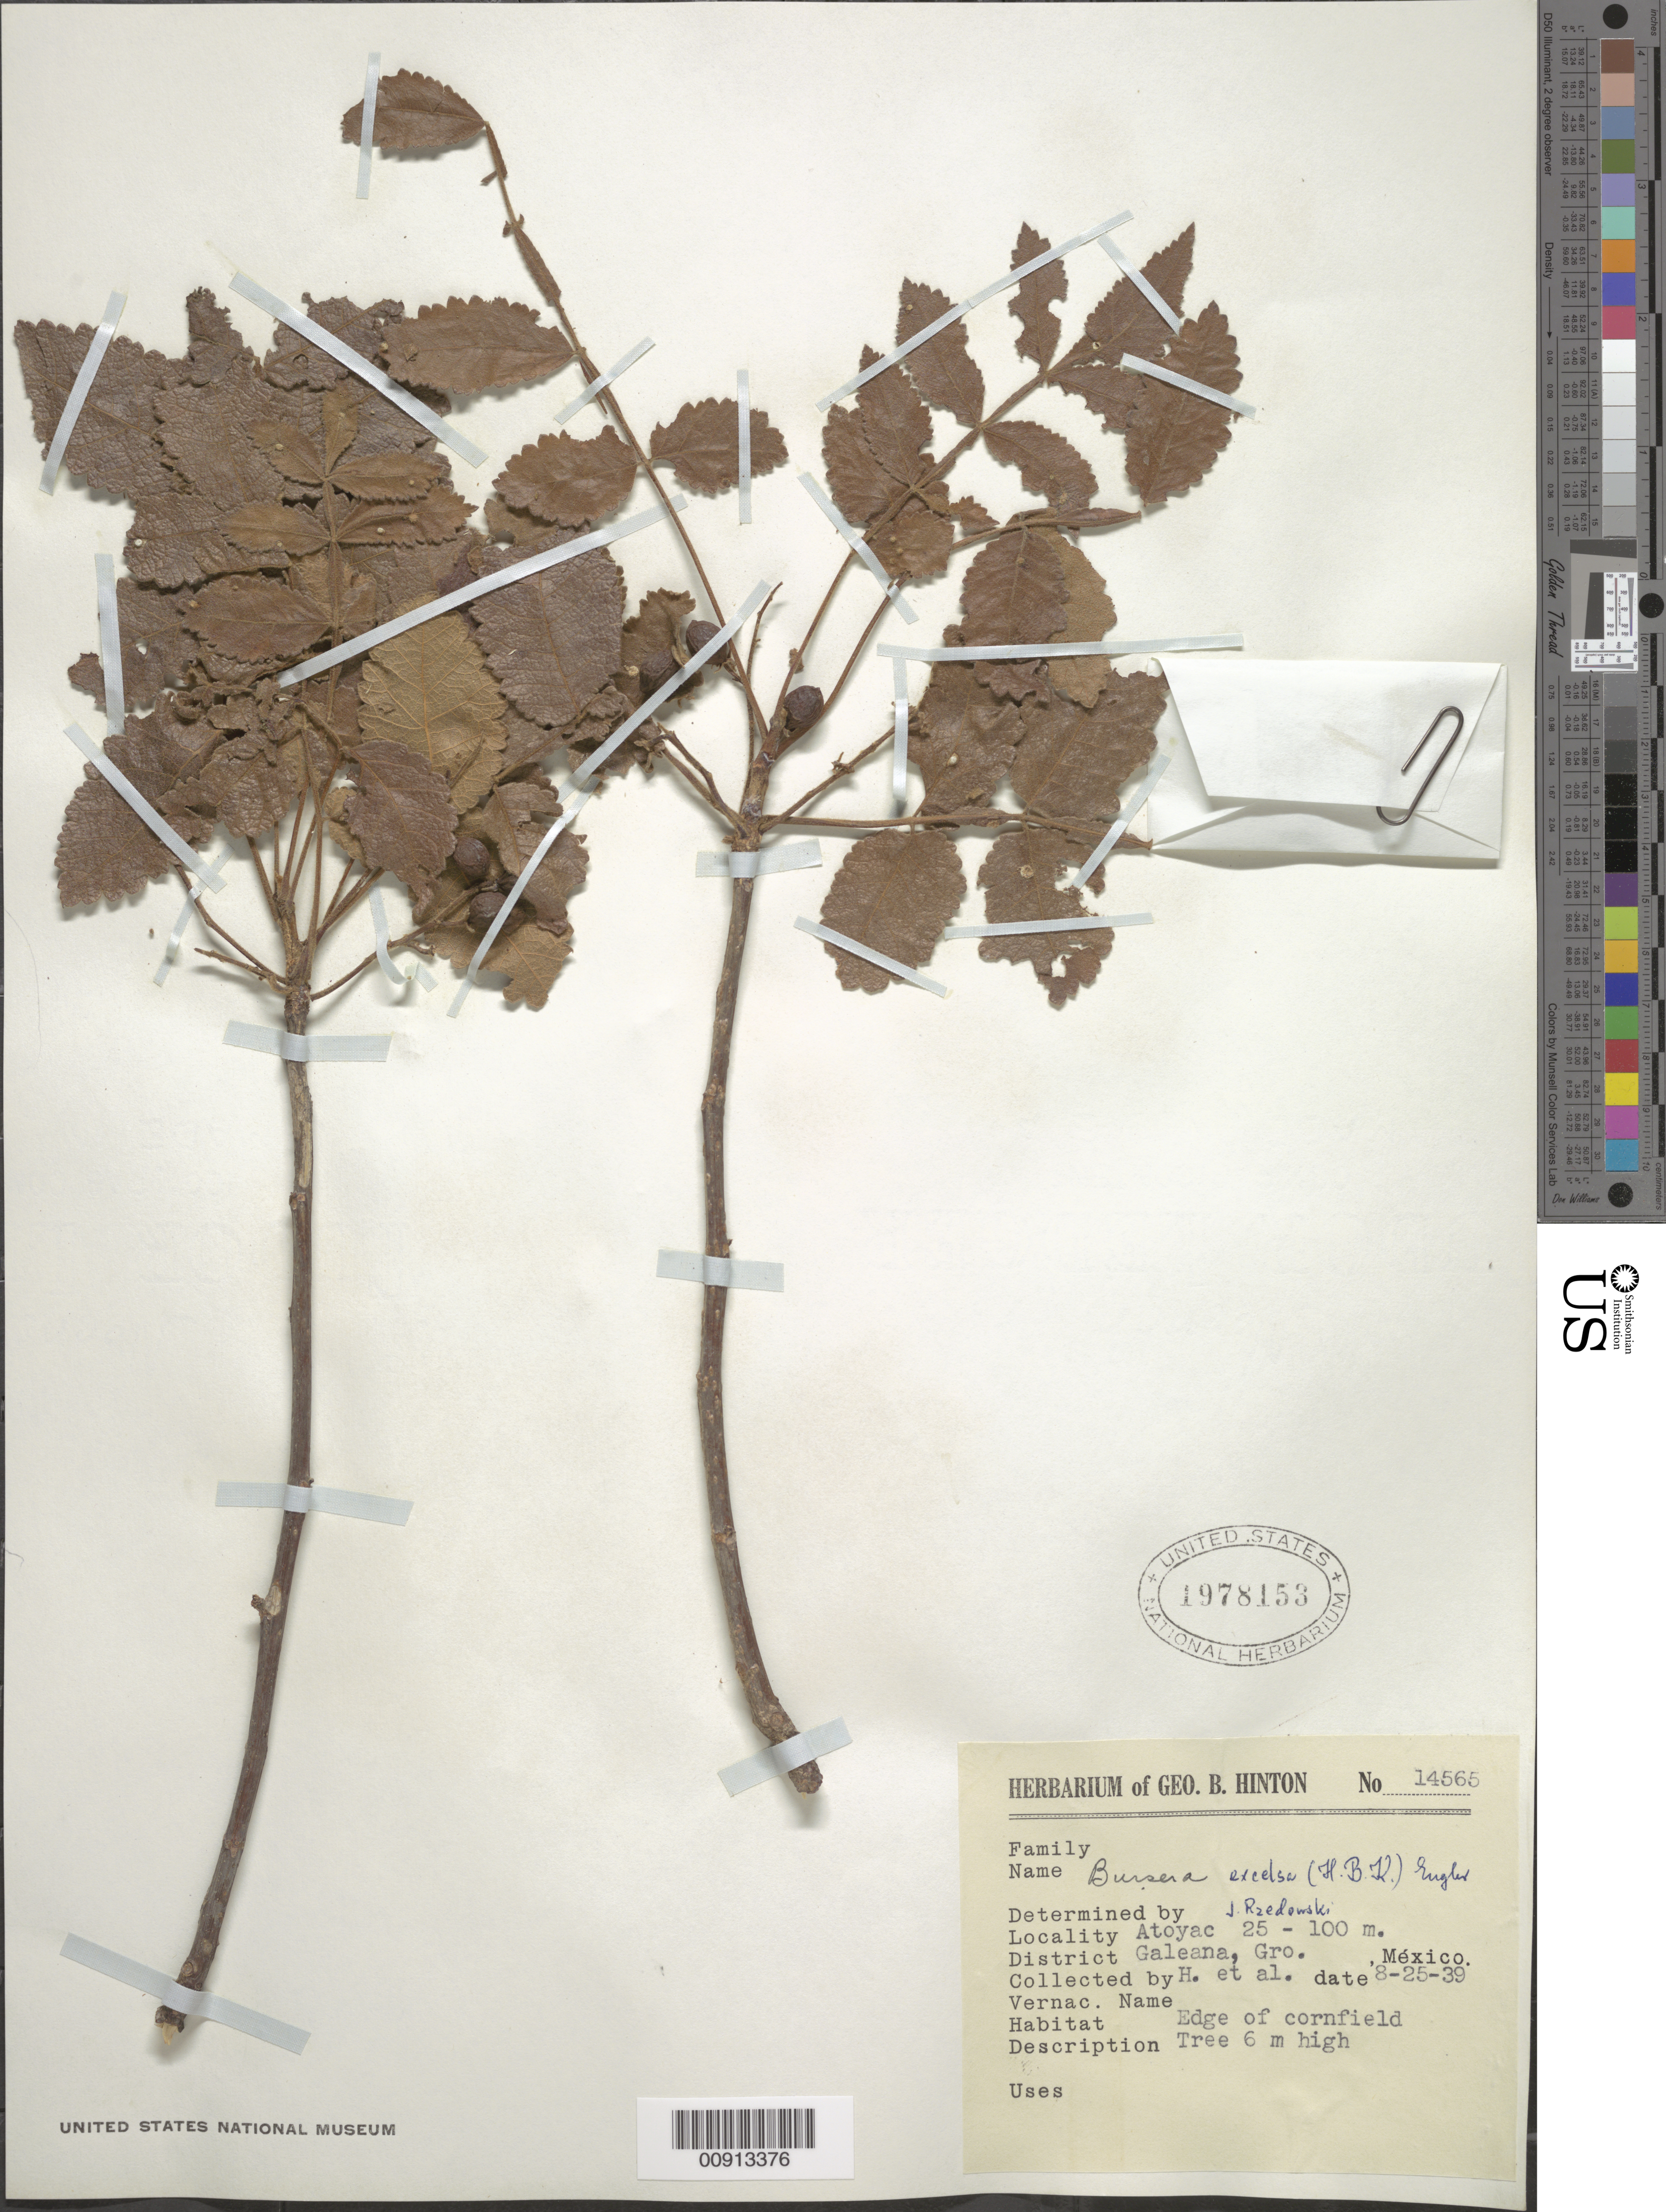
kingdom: Plantae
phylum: Tracheophyta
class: Magnoliopsida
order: Sapindales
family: Burseraceae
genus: Bursera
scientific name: Bursera excelsa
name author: (Kunth) Engl.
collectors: G. B. Hinton & et al.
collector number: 14565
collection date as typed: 25 Aug 1939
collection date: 1939-08-25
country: Mexico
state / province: Guerrero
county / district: Galeana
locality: Atoyac, District Galeana, Guerrero.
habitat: Edge of cornfield.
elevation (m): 100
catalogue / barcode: US 1978153